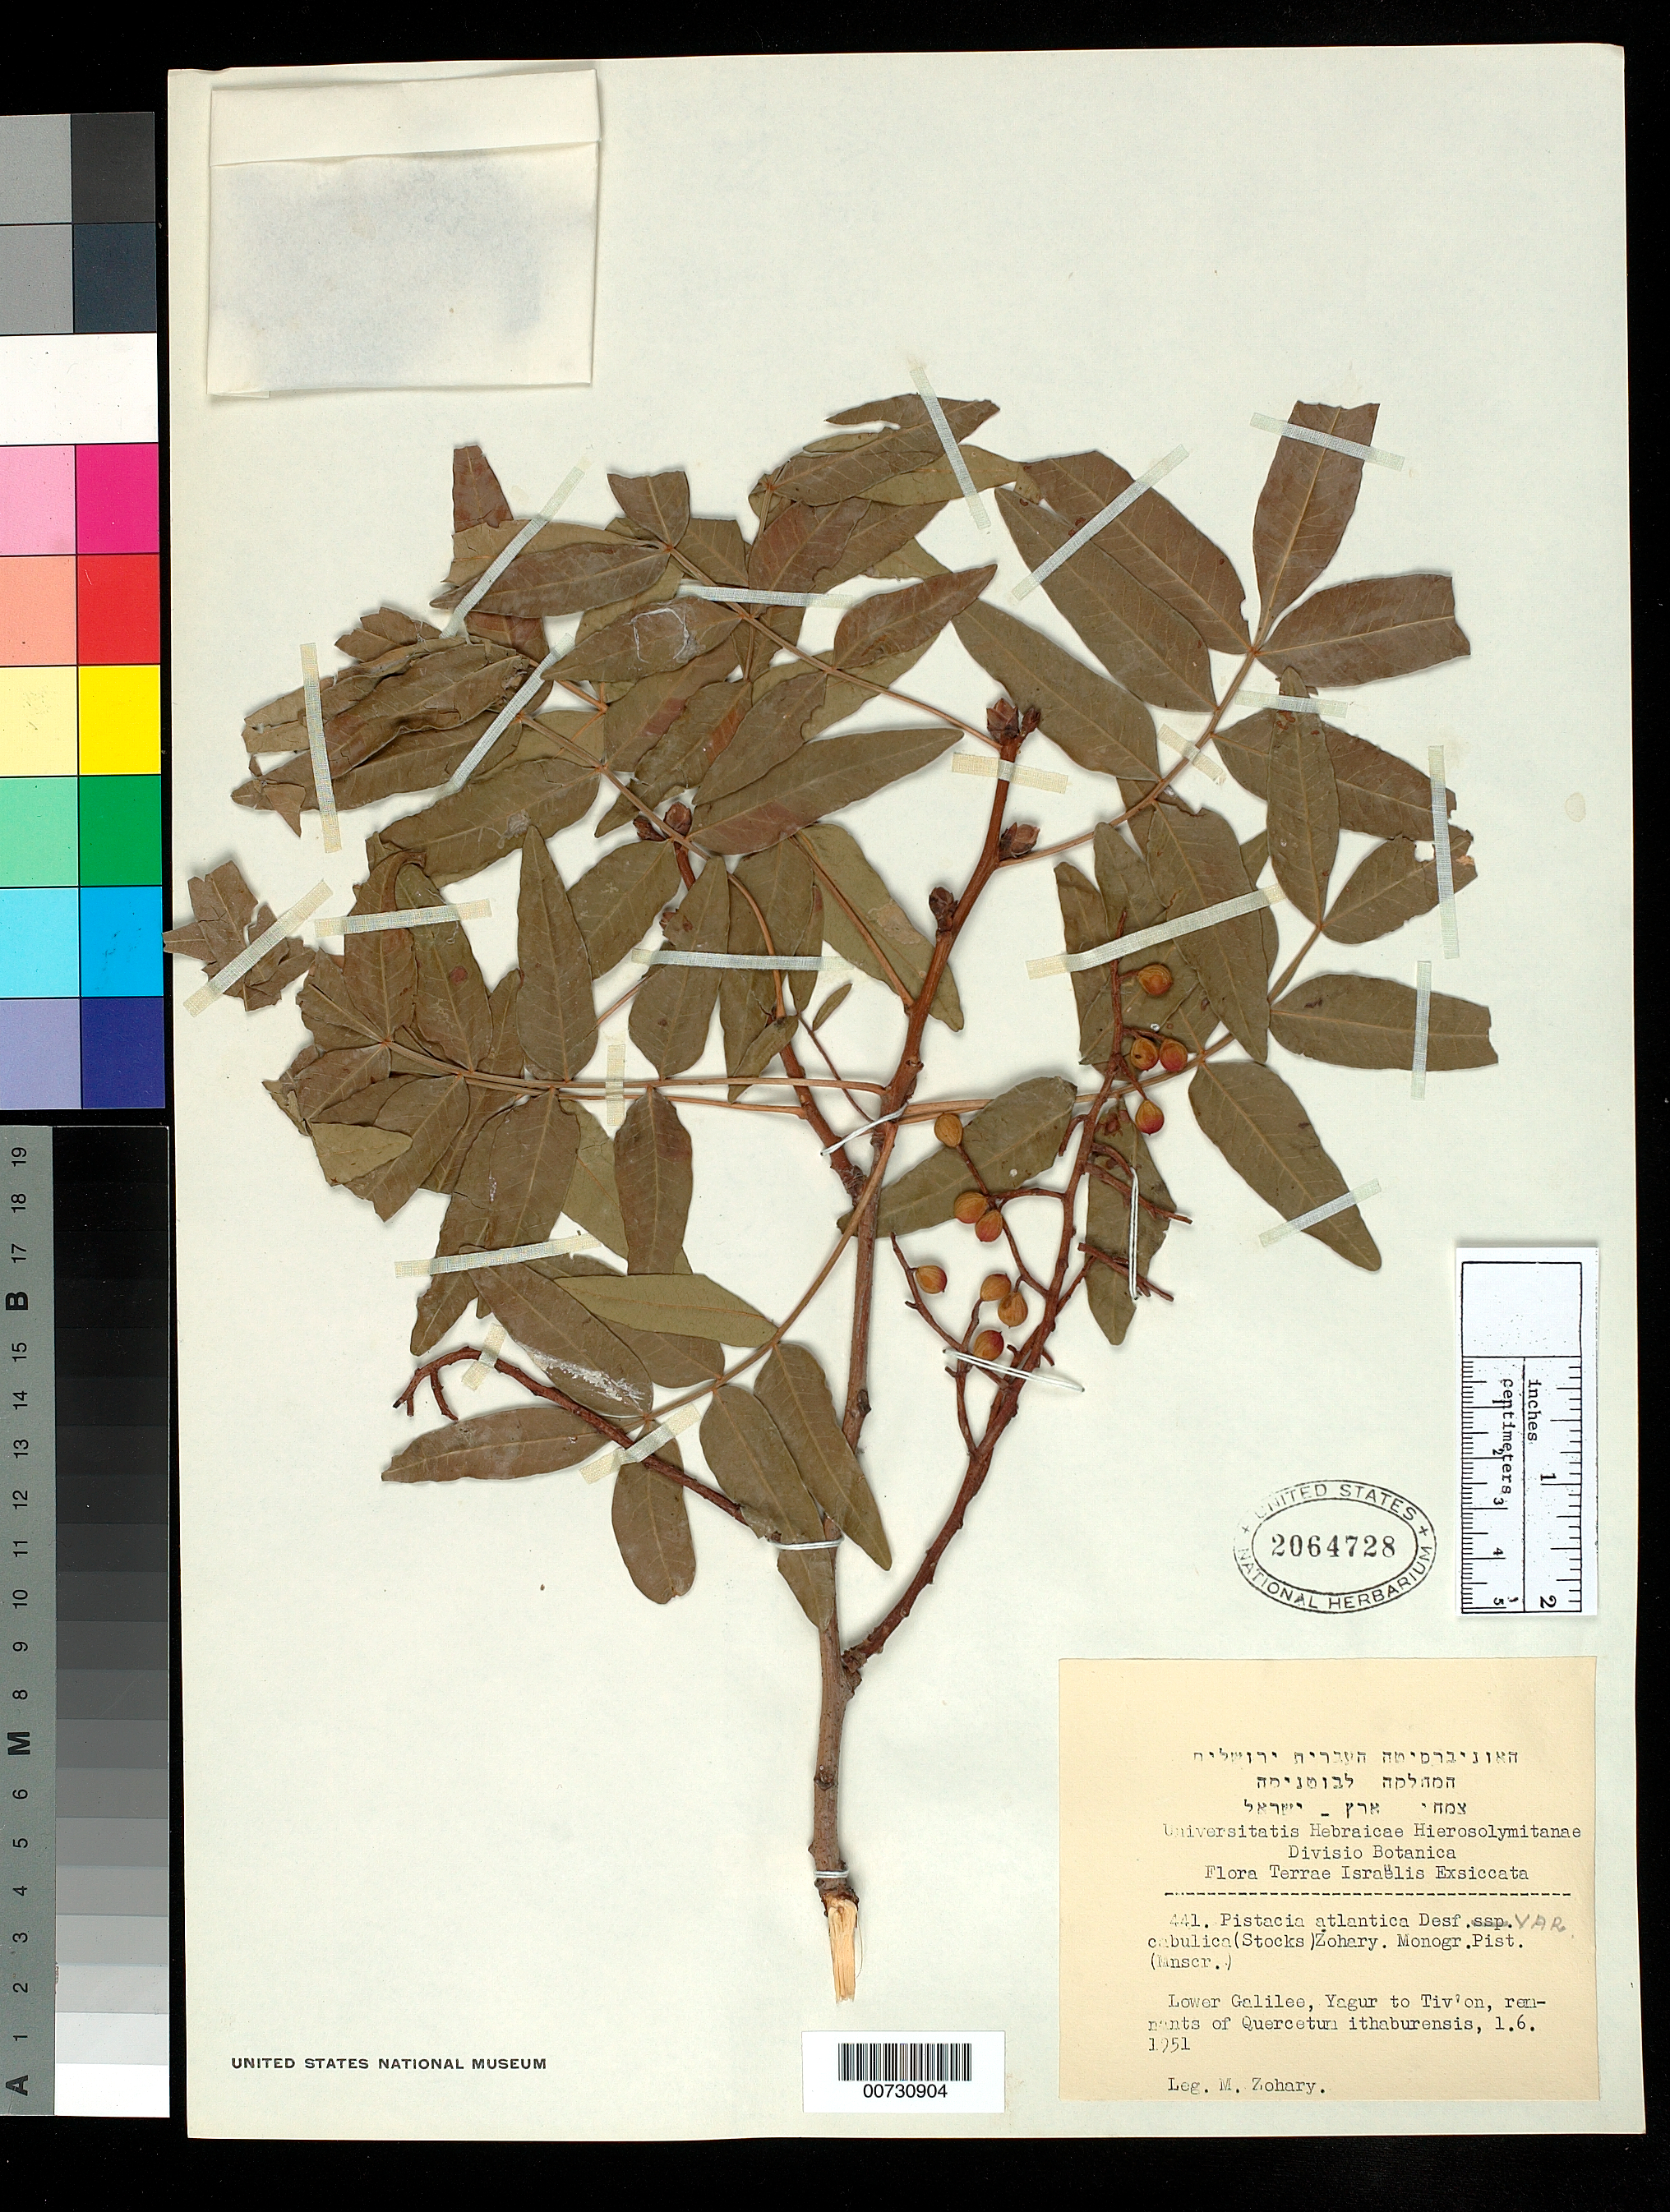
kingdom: Plantae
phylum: Tracheophyta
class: Magnoliopsida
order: Sapindales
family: Anacardiaceae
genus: Pistacia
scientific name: Pistacia atlantica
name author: Desf.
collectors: M. Zohary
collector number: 441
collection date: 1951-06-01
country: Israel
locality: Terrae Israëlis. Lower Galilee, Yagur to Tiv'on.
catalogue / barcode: US 2064728